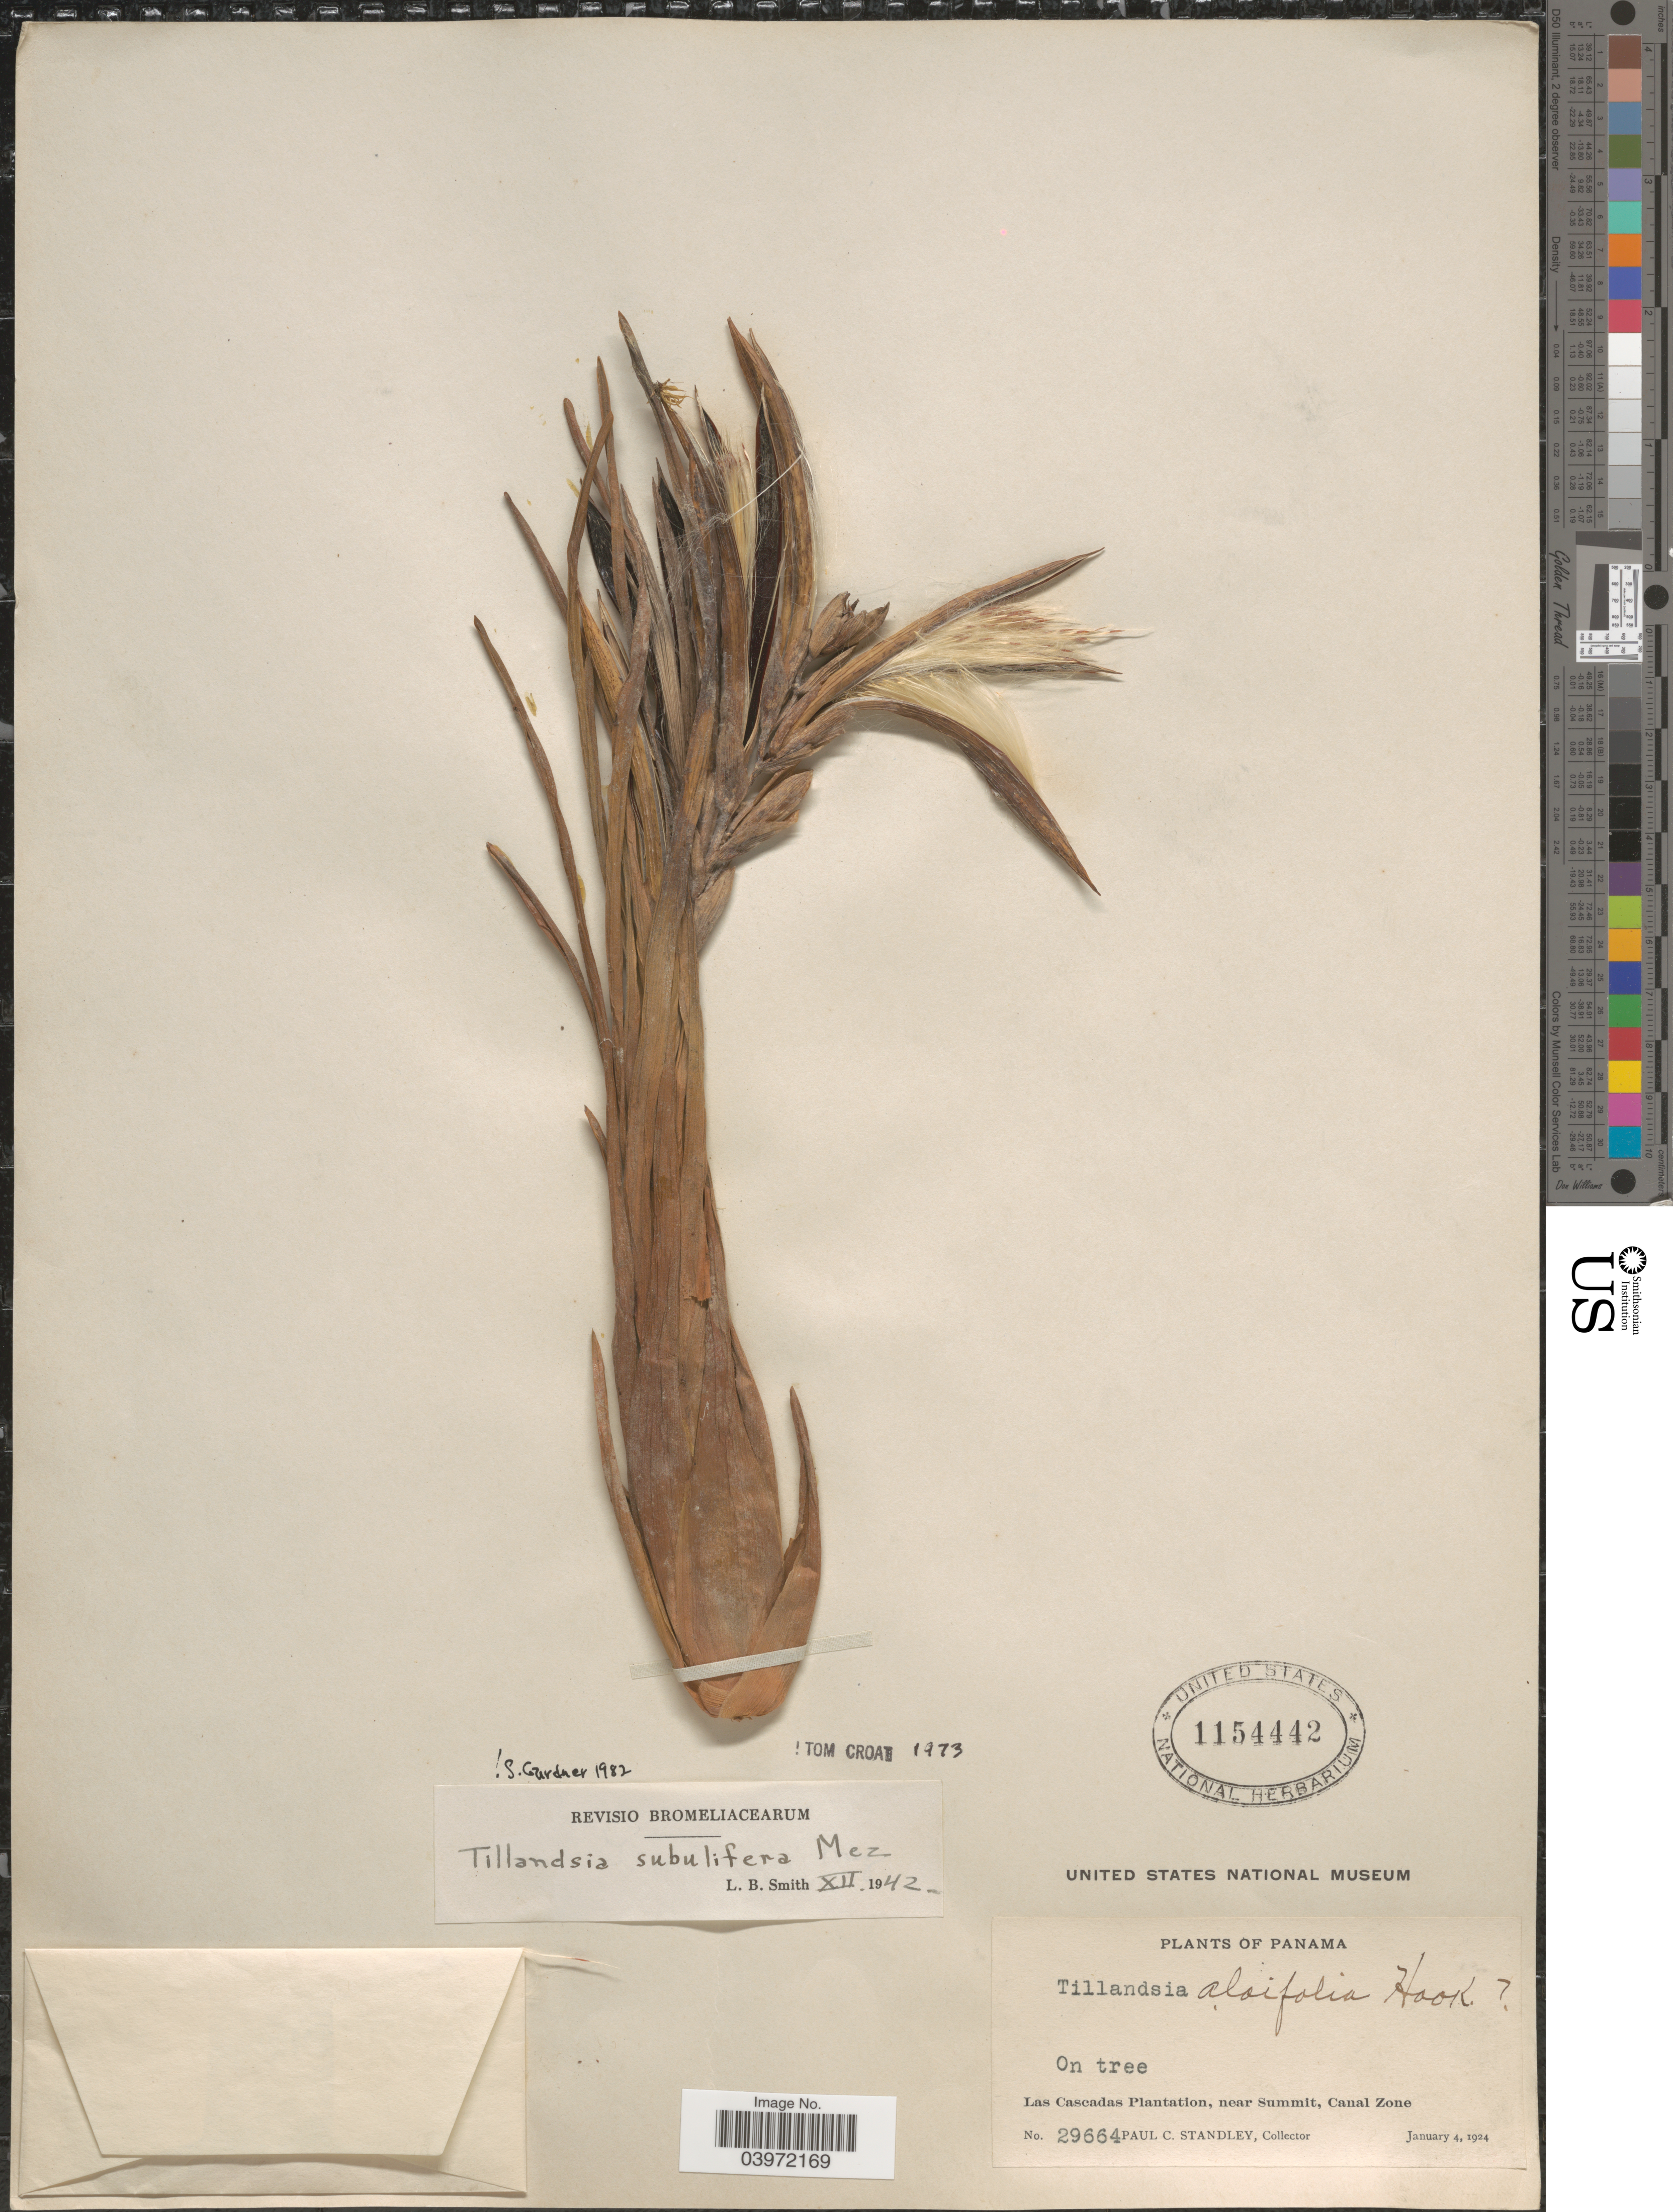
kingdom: Plantae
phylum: Tracheophyta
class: Liliopsida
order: Poales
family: Bromeliaceae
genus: Tillandsia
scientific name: Tillandsia subulifera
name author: Mez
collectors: P. C. Standley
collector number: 29664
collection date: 1924-01-04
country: Panama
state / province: Colón / Panamá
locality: Las Cascadas Plantation, near Summit, Canal Zone.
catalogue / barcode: US 1154442